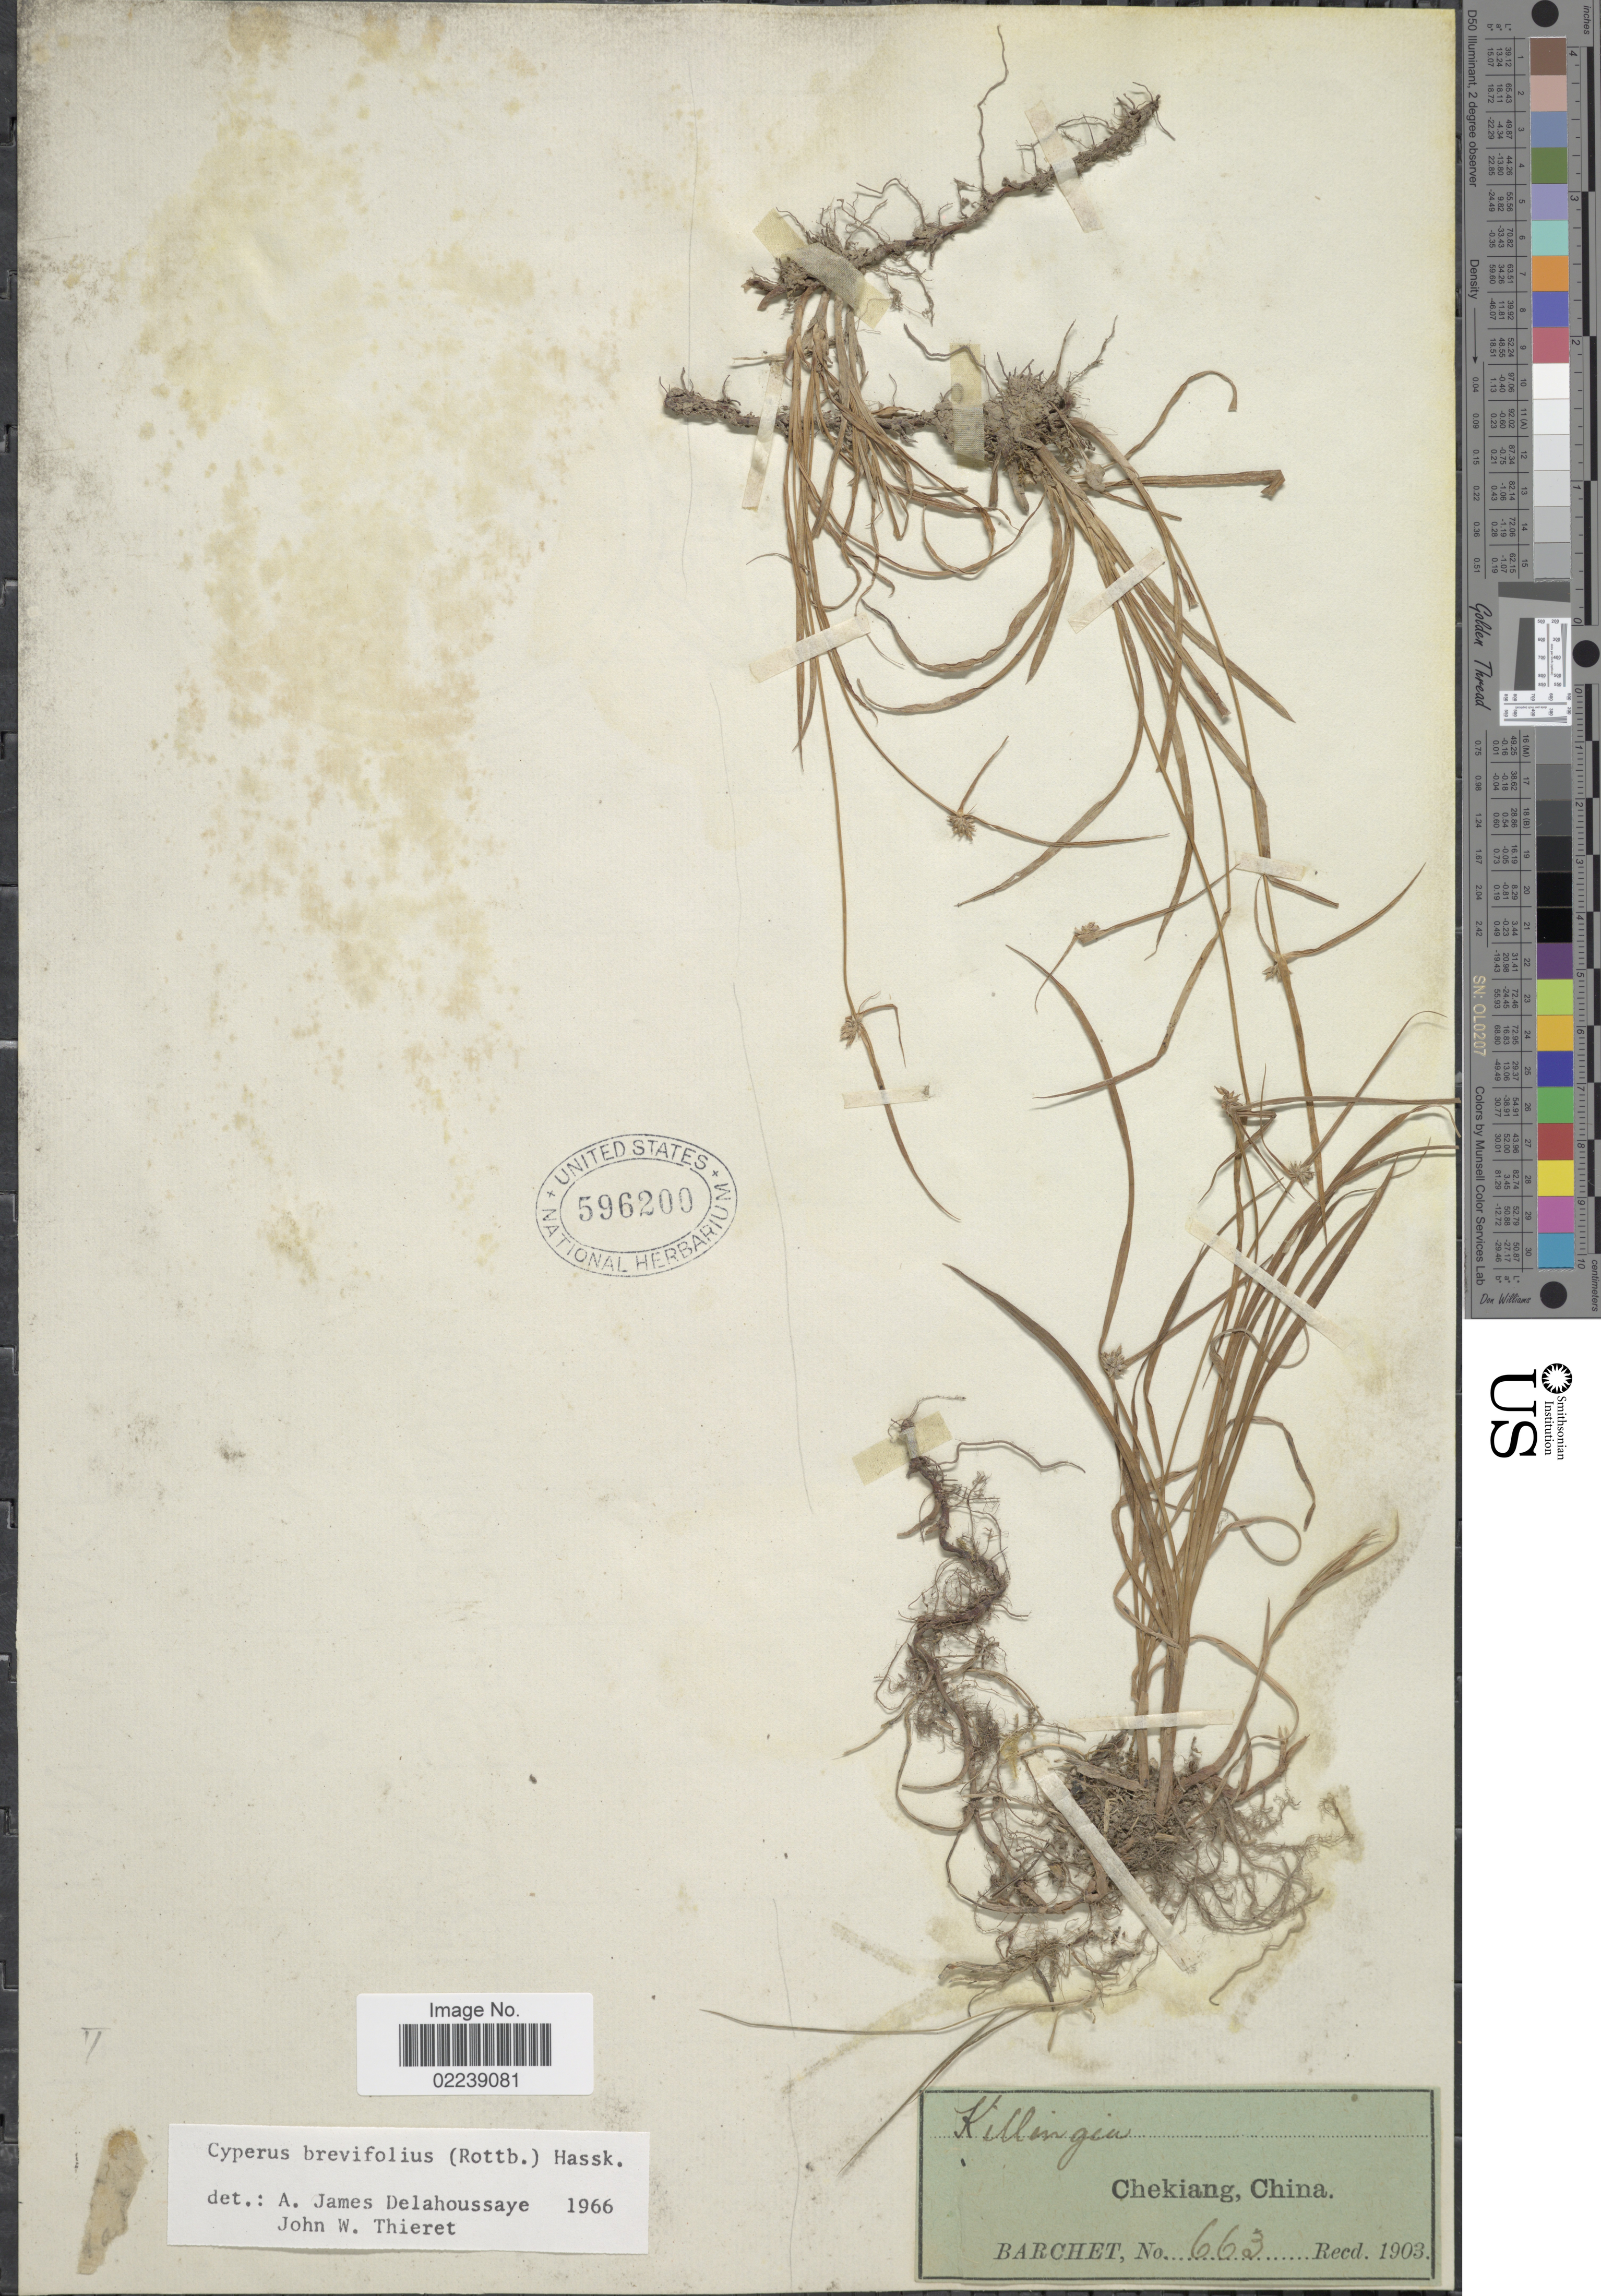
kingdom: Plantae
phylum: Tracheophyta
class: Liliopsida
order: Poales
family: Cyperaceae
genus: Cyperus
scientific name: Cyperus brevifolius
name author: (Rottb.) Hassk.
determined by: Strong, M. T., (US), Smithsonian Institution - National Museum of Natural History (UNITED STATES)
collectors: Barchet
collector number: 663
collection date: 1903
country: China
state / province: Zhejiang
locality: Checkiang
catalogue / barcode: US 596200